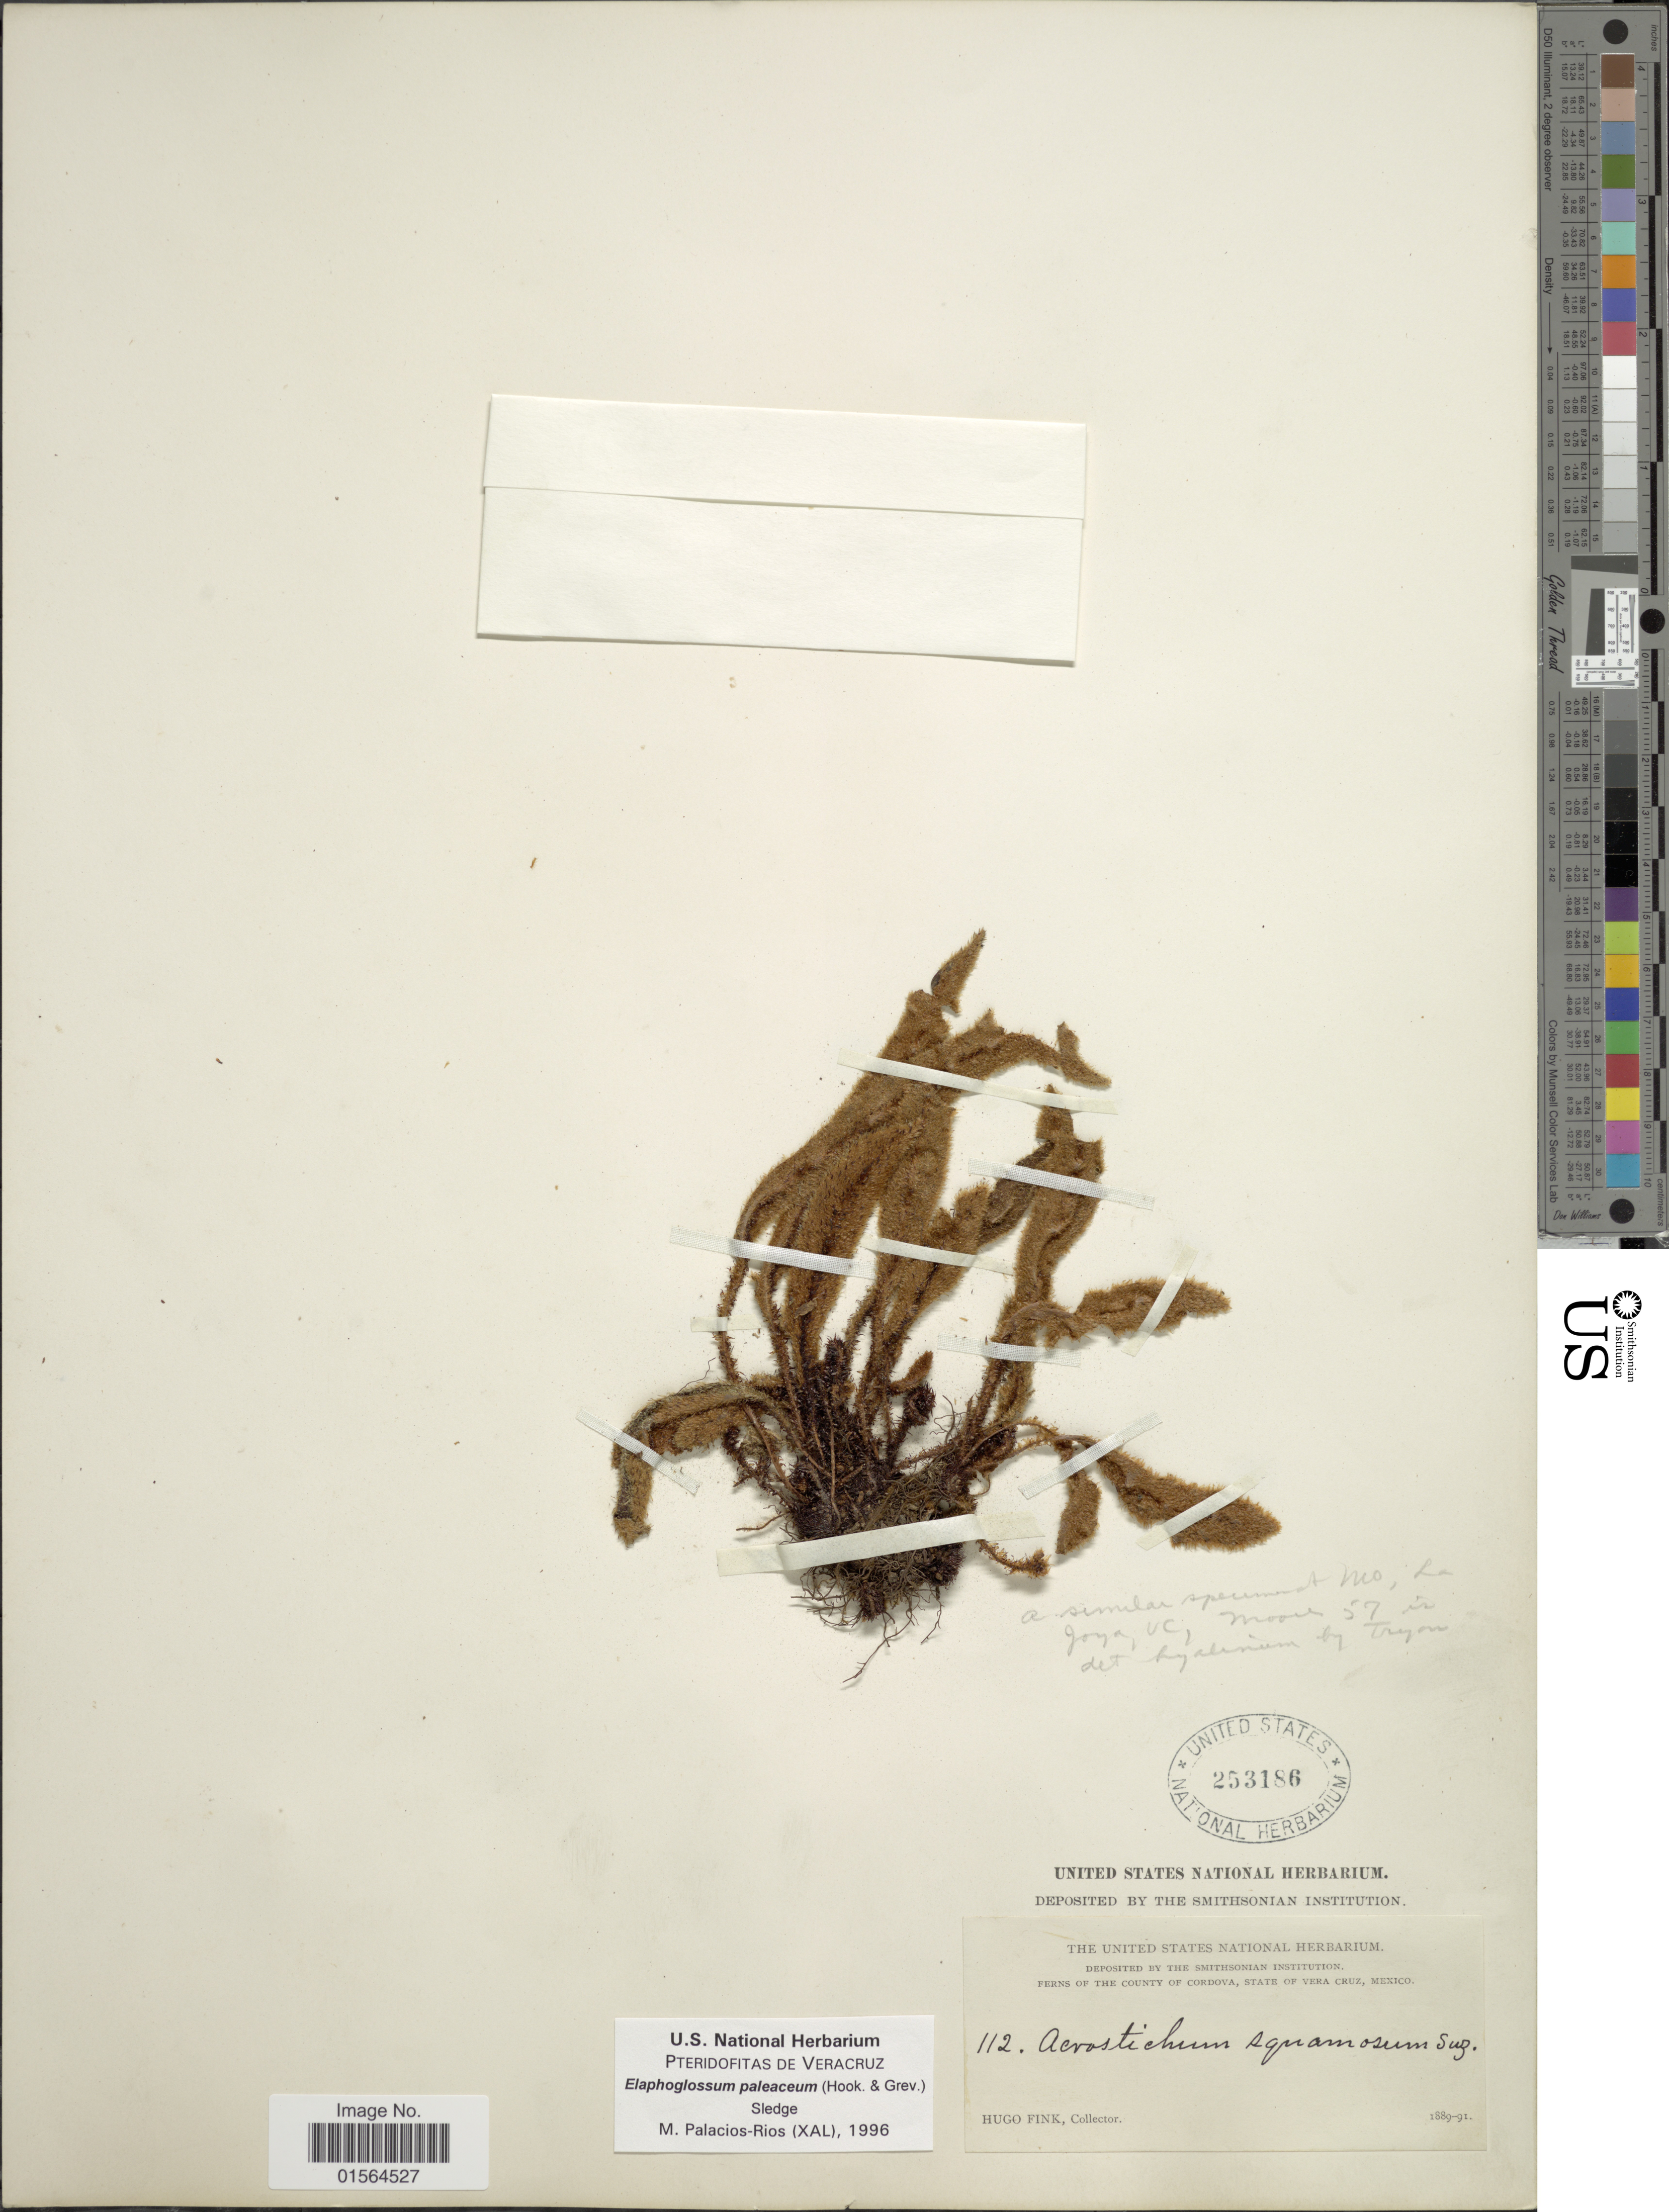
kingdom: Plantae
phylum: Tracheophyta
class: Polypodiopsida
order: Polypodiales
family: Dryopteridaceae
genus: Elaphoglossum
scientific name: Elaphoglossum paleaceum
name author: (Hook. & Grev.) Sledge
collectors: H. Fink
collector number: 112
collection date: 1889/1891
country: Mexico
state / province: Veracruz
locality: County of Cordova, State of Vera Cruz, Mexico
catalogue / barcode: US 253186